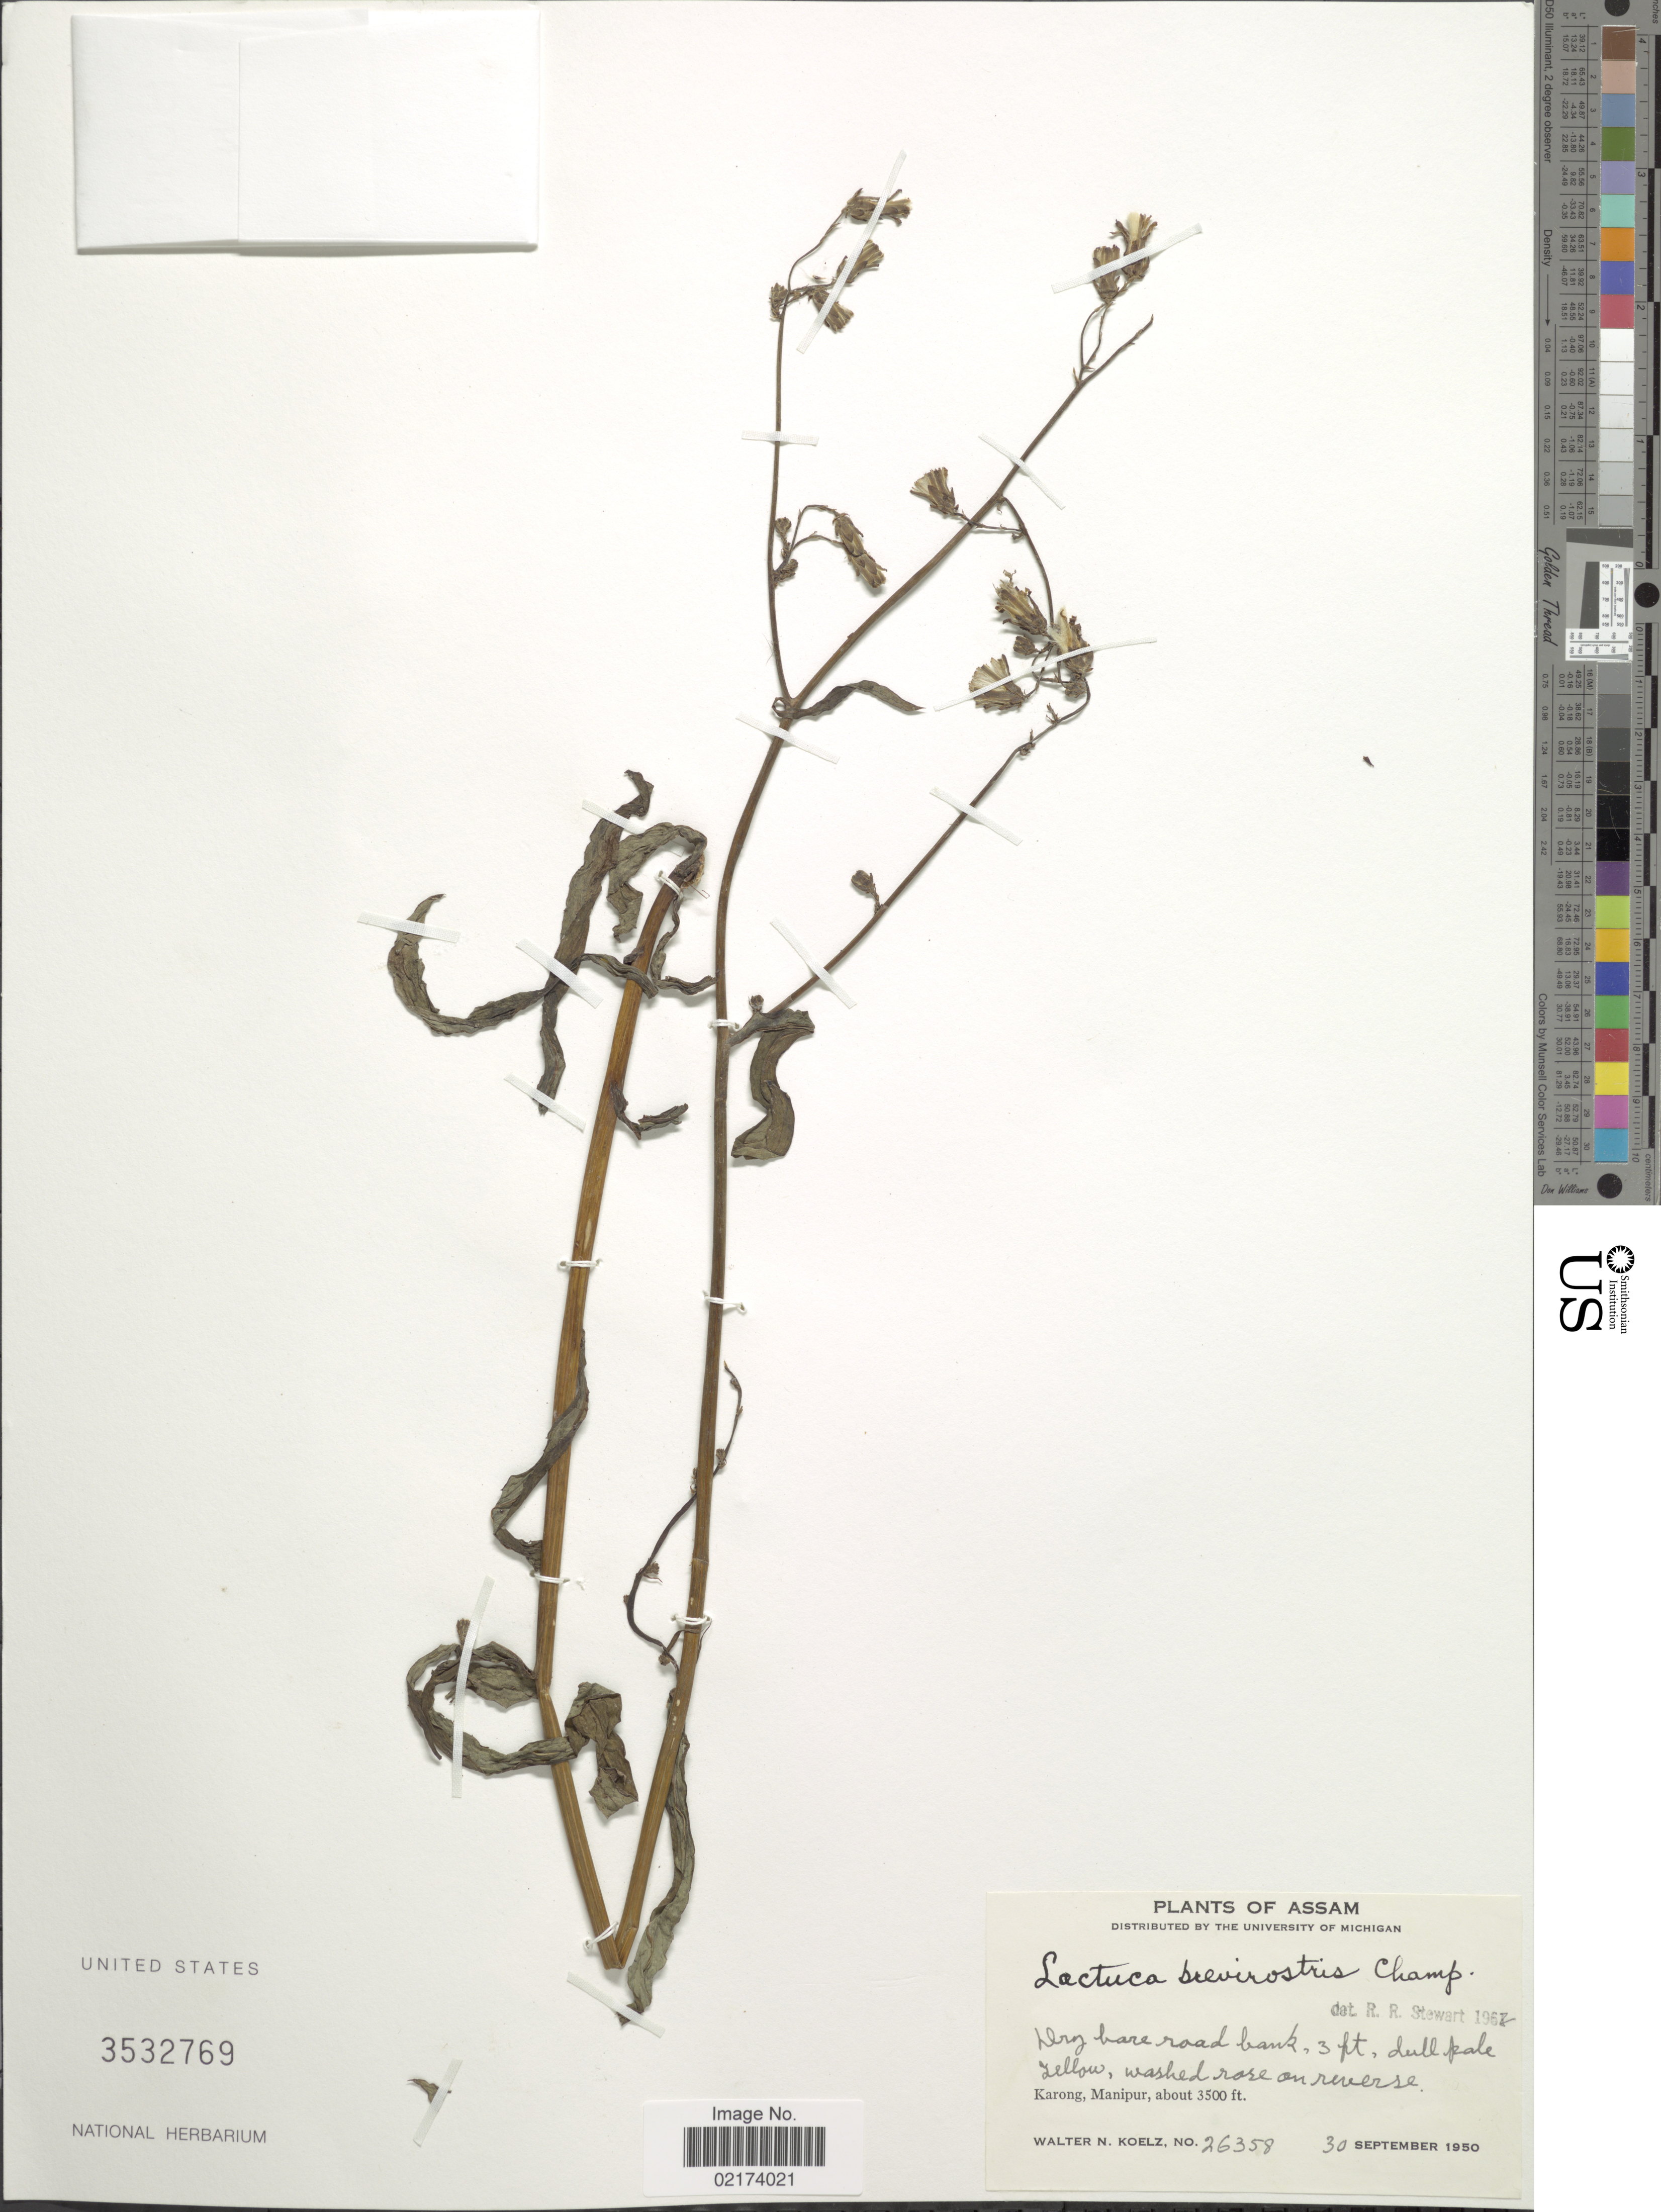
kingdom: Plantae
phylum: Tracheophyta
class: Magnoliopsida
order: Asterales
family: Asteraceae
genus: Lactuca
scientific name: Lactuca indica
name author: L.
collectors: W. N. Koelz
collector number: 26358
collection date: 1950-09-30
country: India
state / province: Manipur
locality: Karong, Manipur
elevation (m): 1067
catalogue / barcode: US 3532769